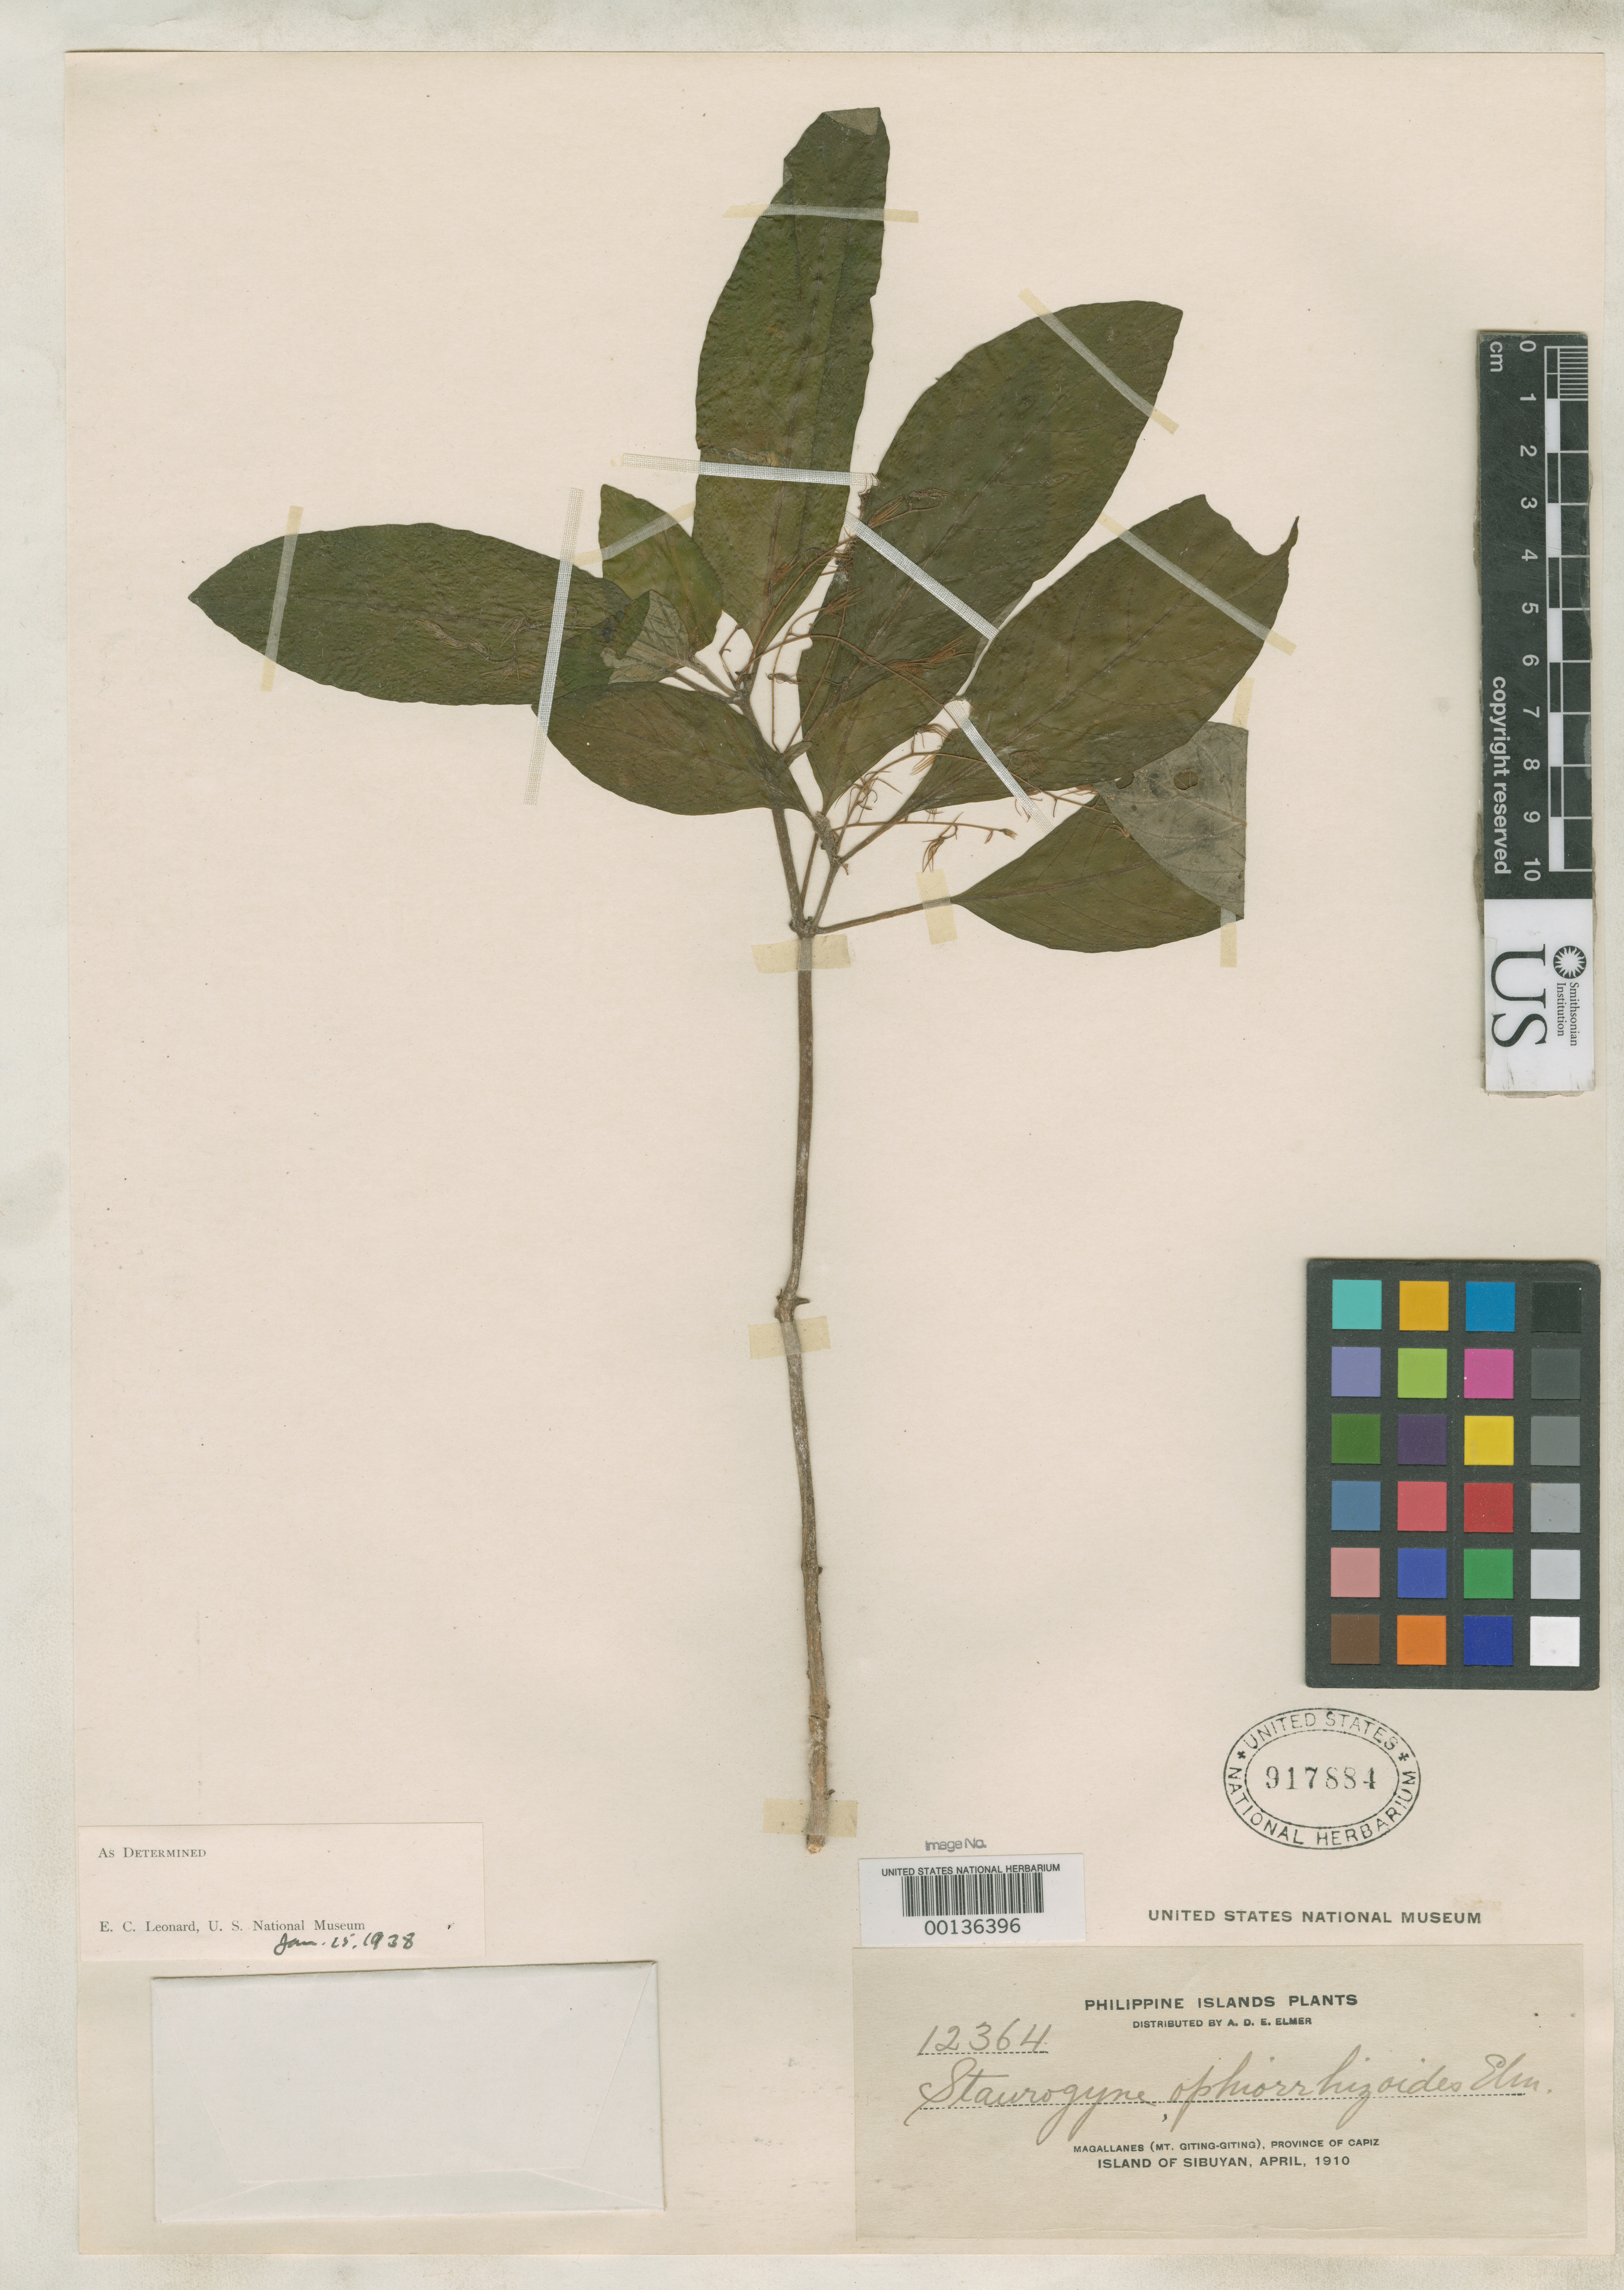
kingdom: Plantae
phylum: Tracheophyta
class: Magnoliopsida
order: Lamiales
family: Acanthaceae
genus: Staurogyne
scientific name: Staurogyne ophiorrhizoides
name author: Elmer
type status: Isotype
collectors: A. D. E. Elmer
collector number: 12364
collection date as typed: Apr 1910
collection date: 1910-04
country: Philippines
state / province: Mimaropa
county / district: Romblon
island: Sibuyan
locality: Magallanes (Mt. Giting-Giting), Province of Capiz, Island of Sibuyan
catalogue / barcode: US 917884